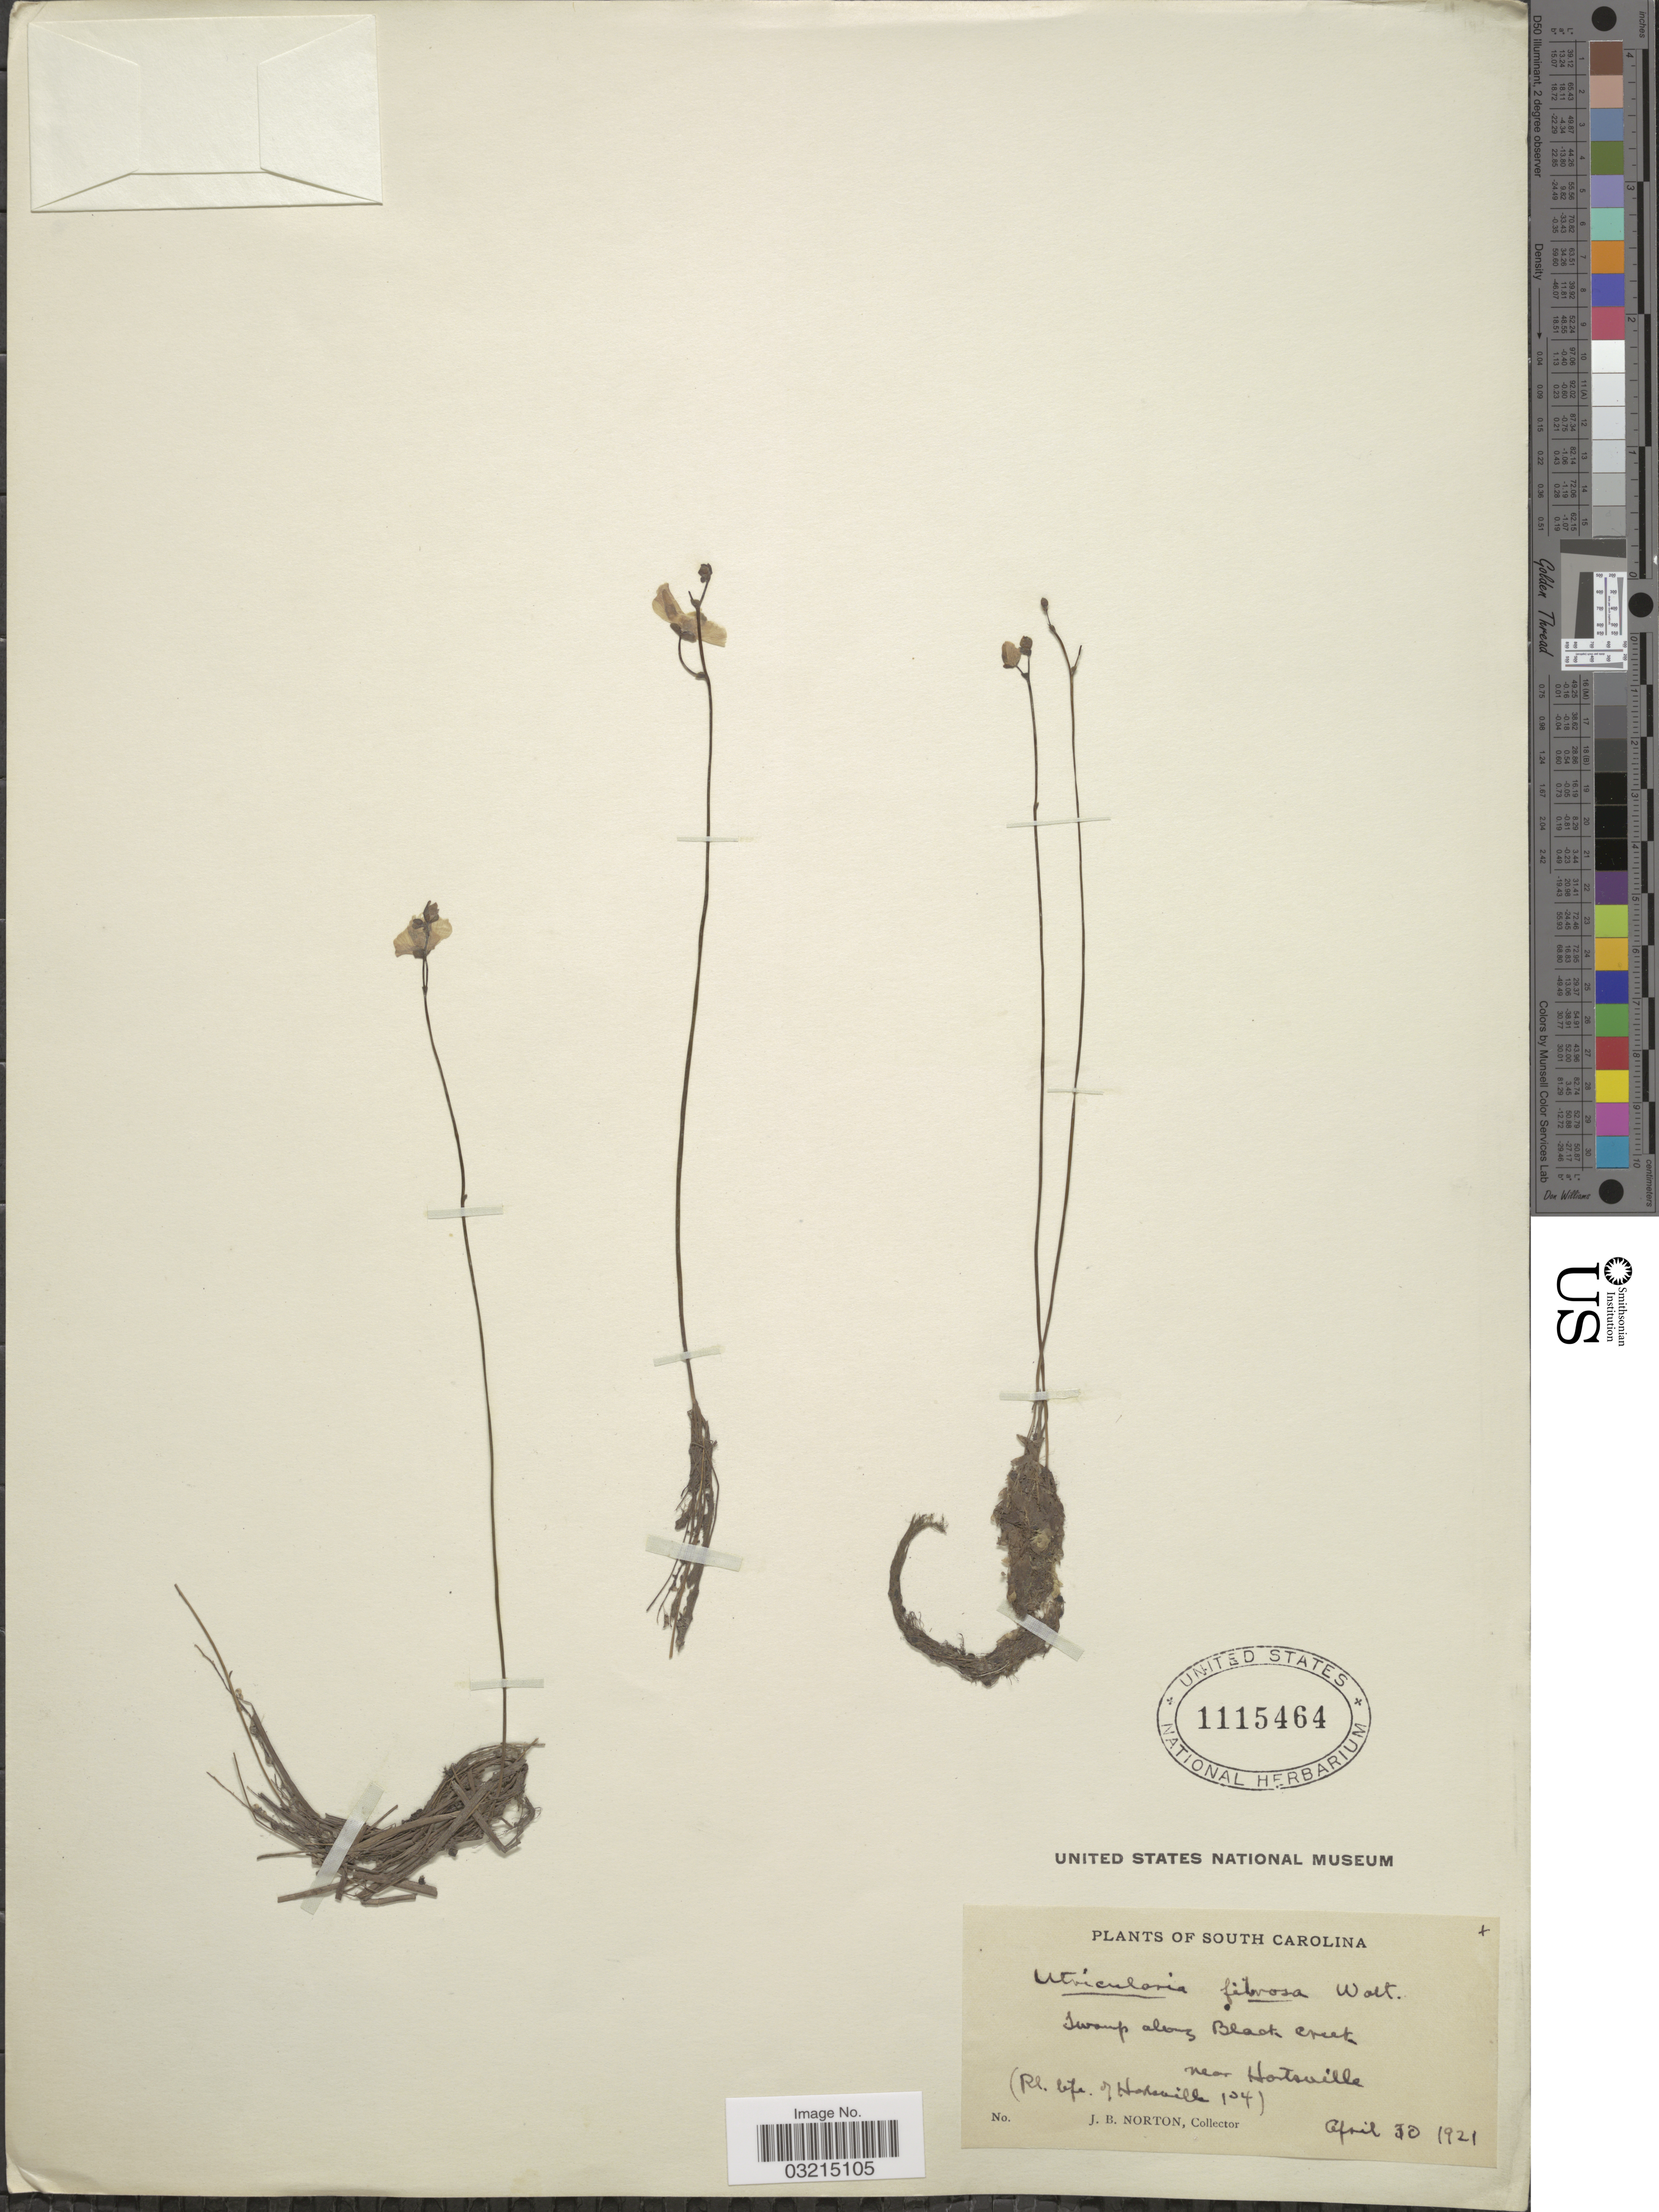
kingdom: Plantae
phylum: Tracheophyta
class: Magnoliopsida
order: Lamiales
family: Lentibulariaceae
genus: Utricularia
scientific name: Utricularia gibba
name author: L.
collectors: J. B. Norton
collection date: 1921-04-30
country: United States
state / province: South Carolina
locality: Swamp along Black Creek, near Hartsville.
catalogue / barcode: US 1115464